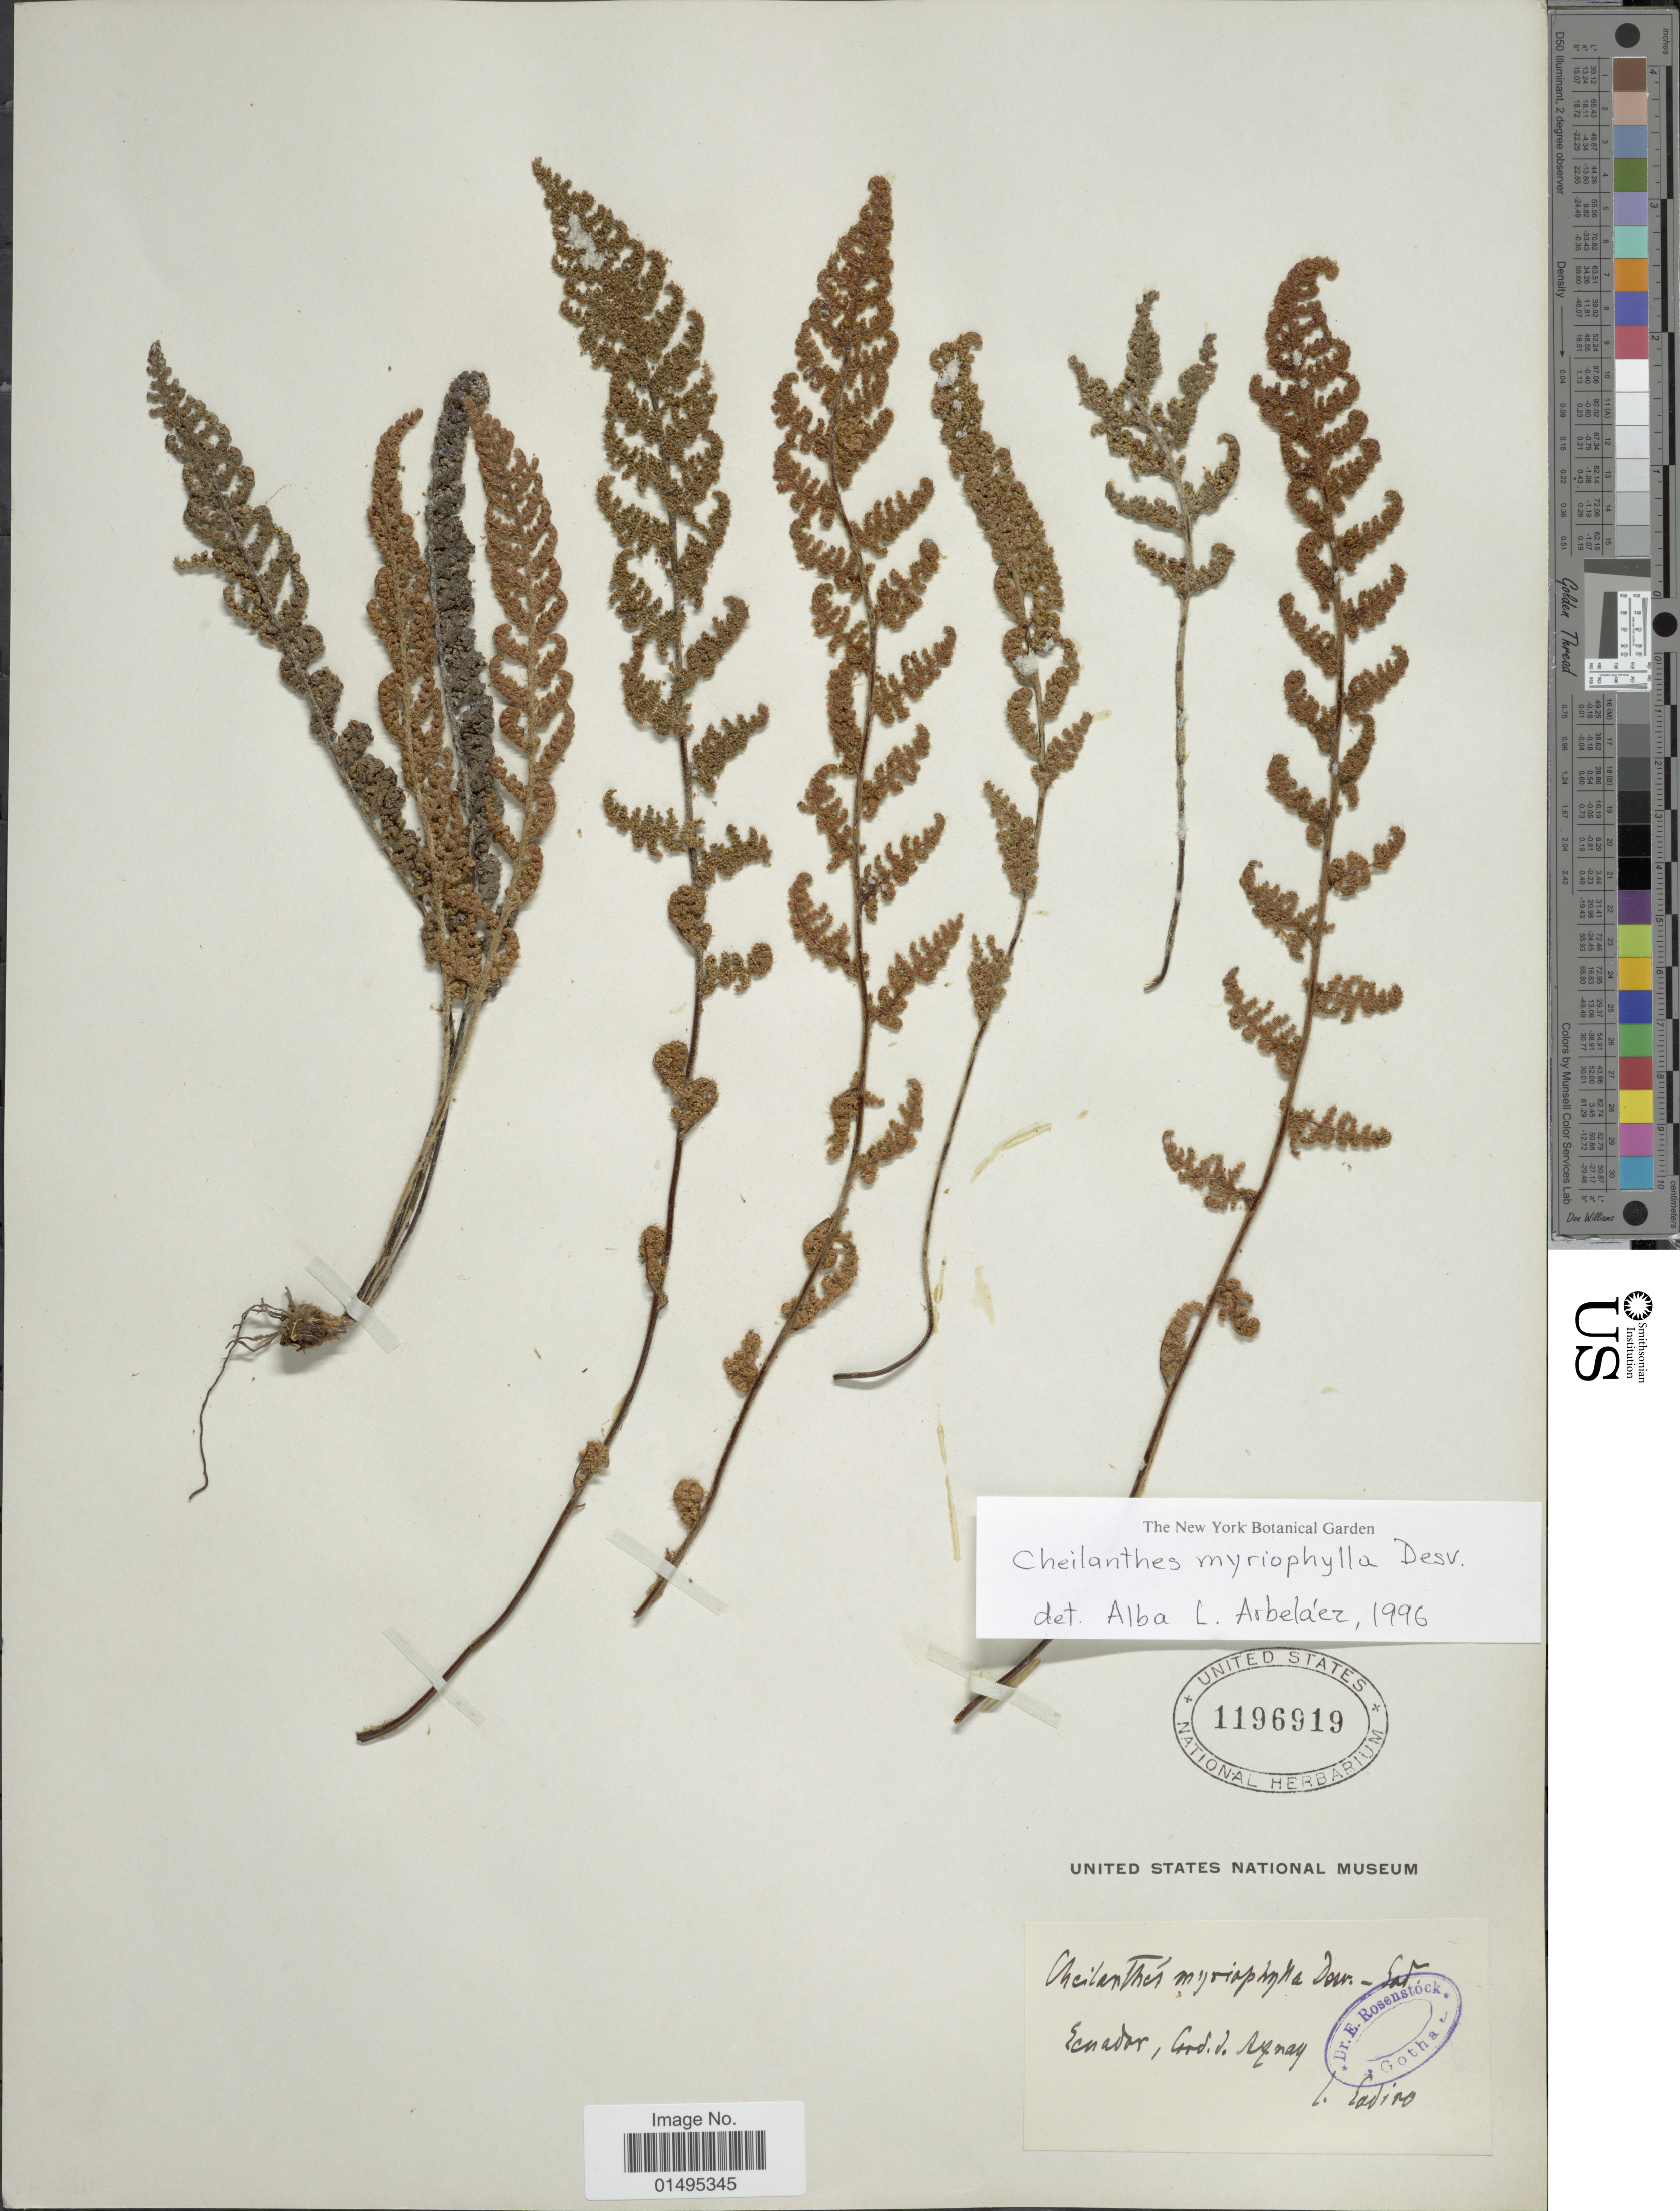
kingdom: Plantae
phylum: Tracheophyta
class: Polypodiopsida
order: Polypodiales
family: Pteridaceae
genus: Myriopteris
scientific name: Myriopteris myriophylla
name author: (Desv.) J. Sm.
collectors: L. Sodiro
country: Ecuador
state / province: Azuay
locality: Ecuador, Cord. d. Azuay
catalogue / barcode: US 1196919